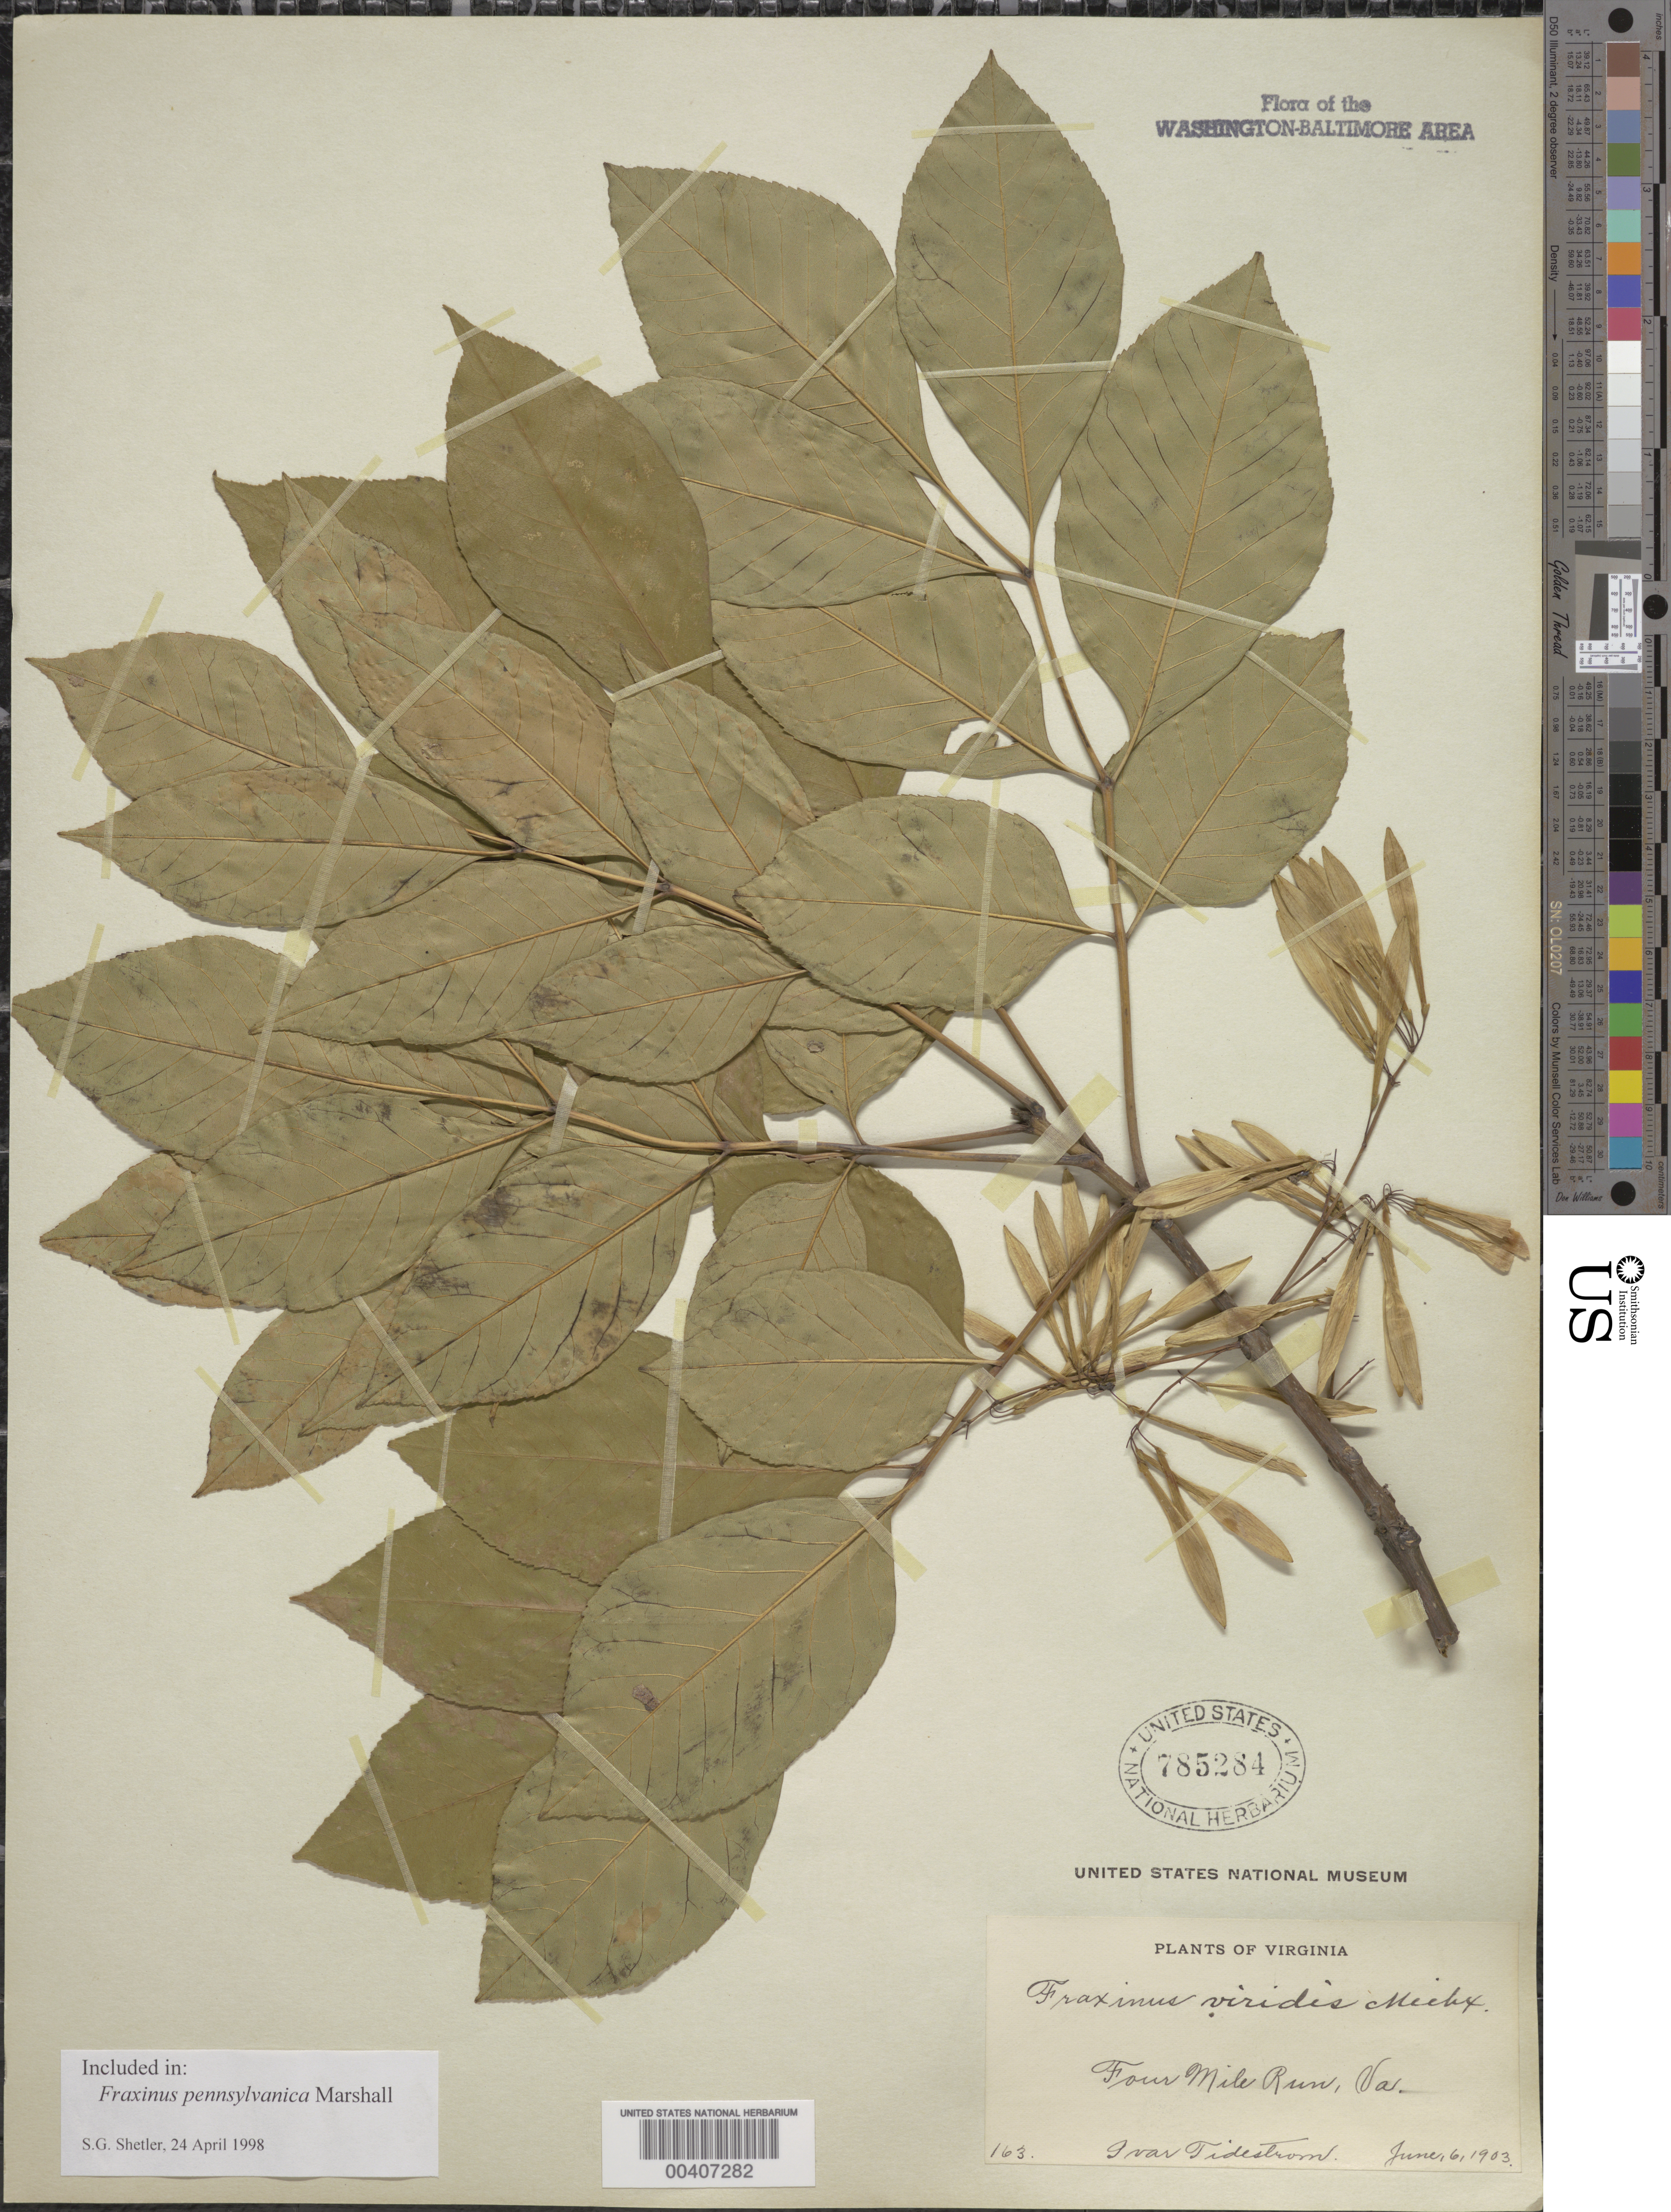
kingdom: Plantae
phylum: Tracheophyta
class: Magnoliopsida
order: Lamiales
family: Oleaceae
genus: Fraxinus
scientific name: Fraxinus pennsylvanica var. subintegerrima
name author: Marshall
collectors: I. F. Tidestrom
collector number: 163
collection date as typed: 06 Jun 1903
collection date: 1903-06-06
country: United States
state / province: Virginia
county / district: Arlington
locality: Four Mile Run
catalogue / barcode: US 785284